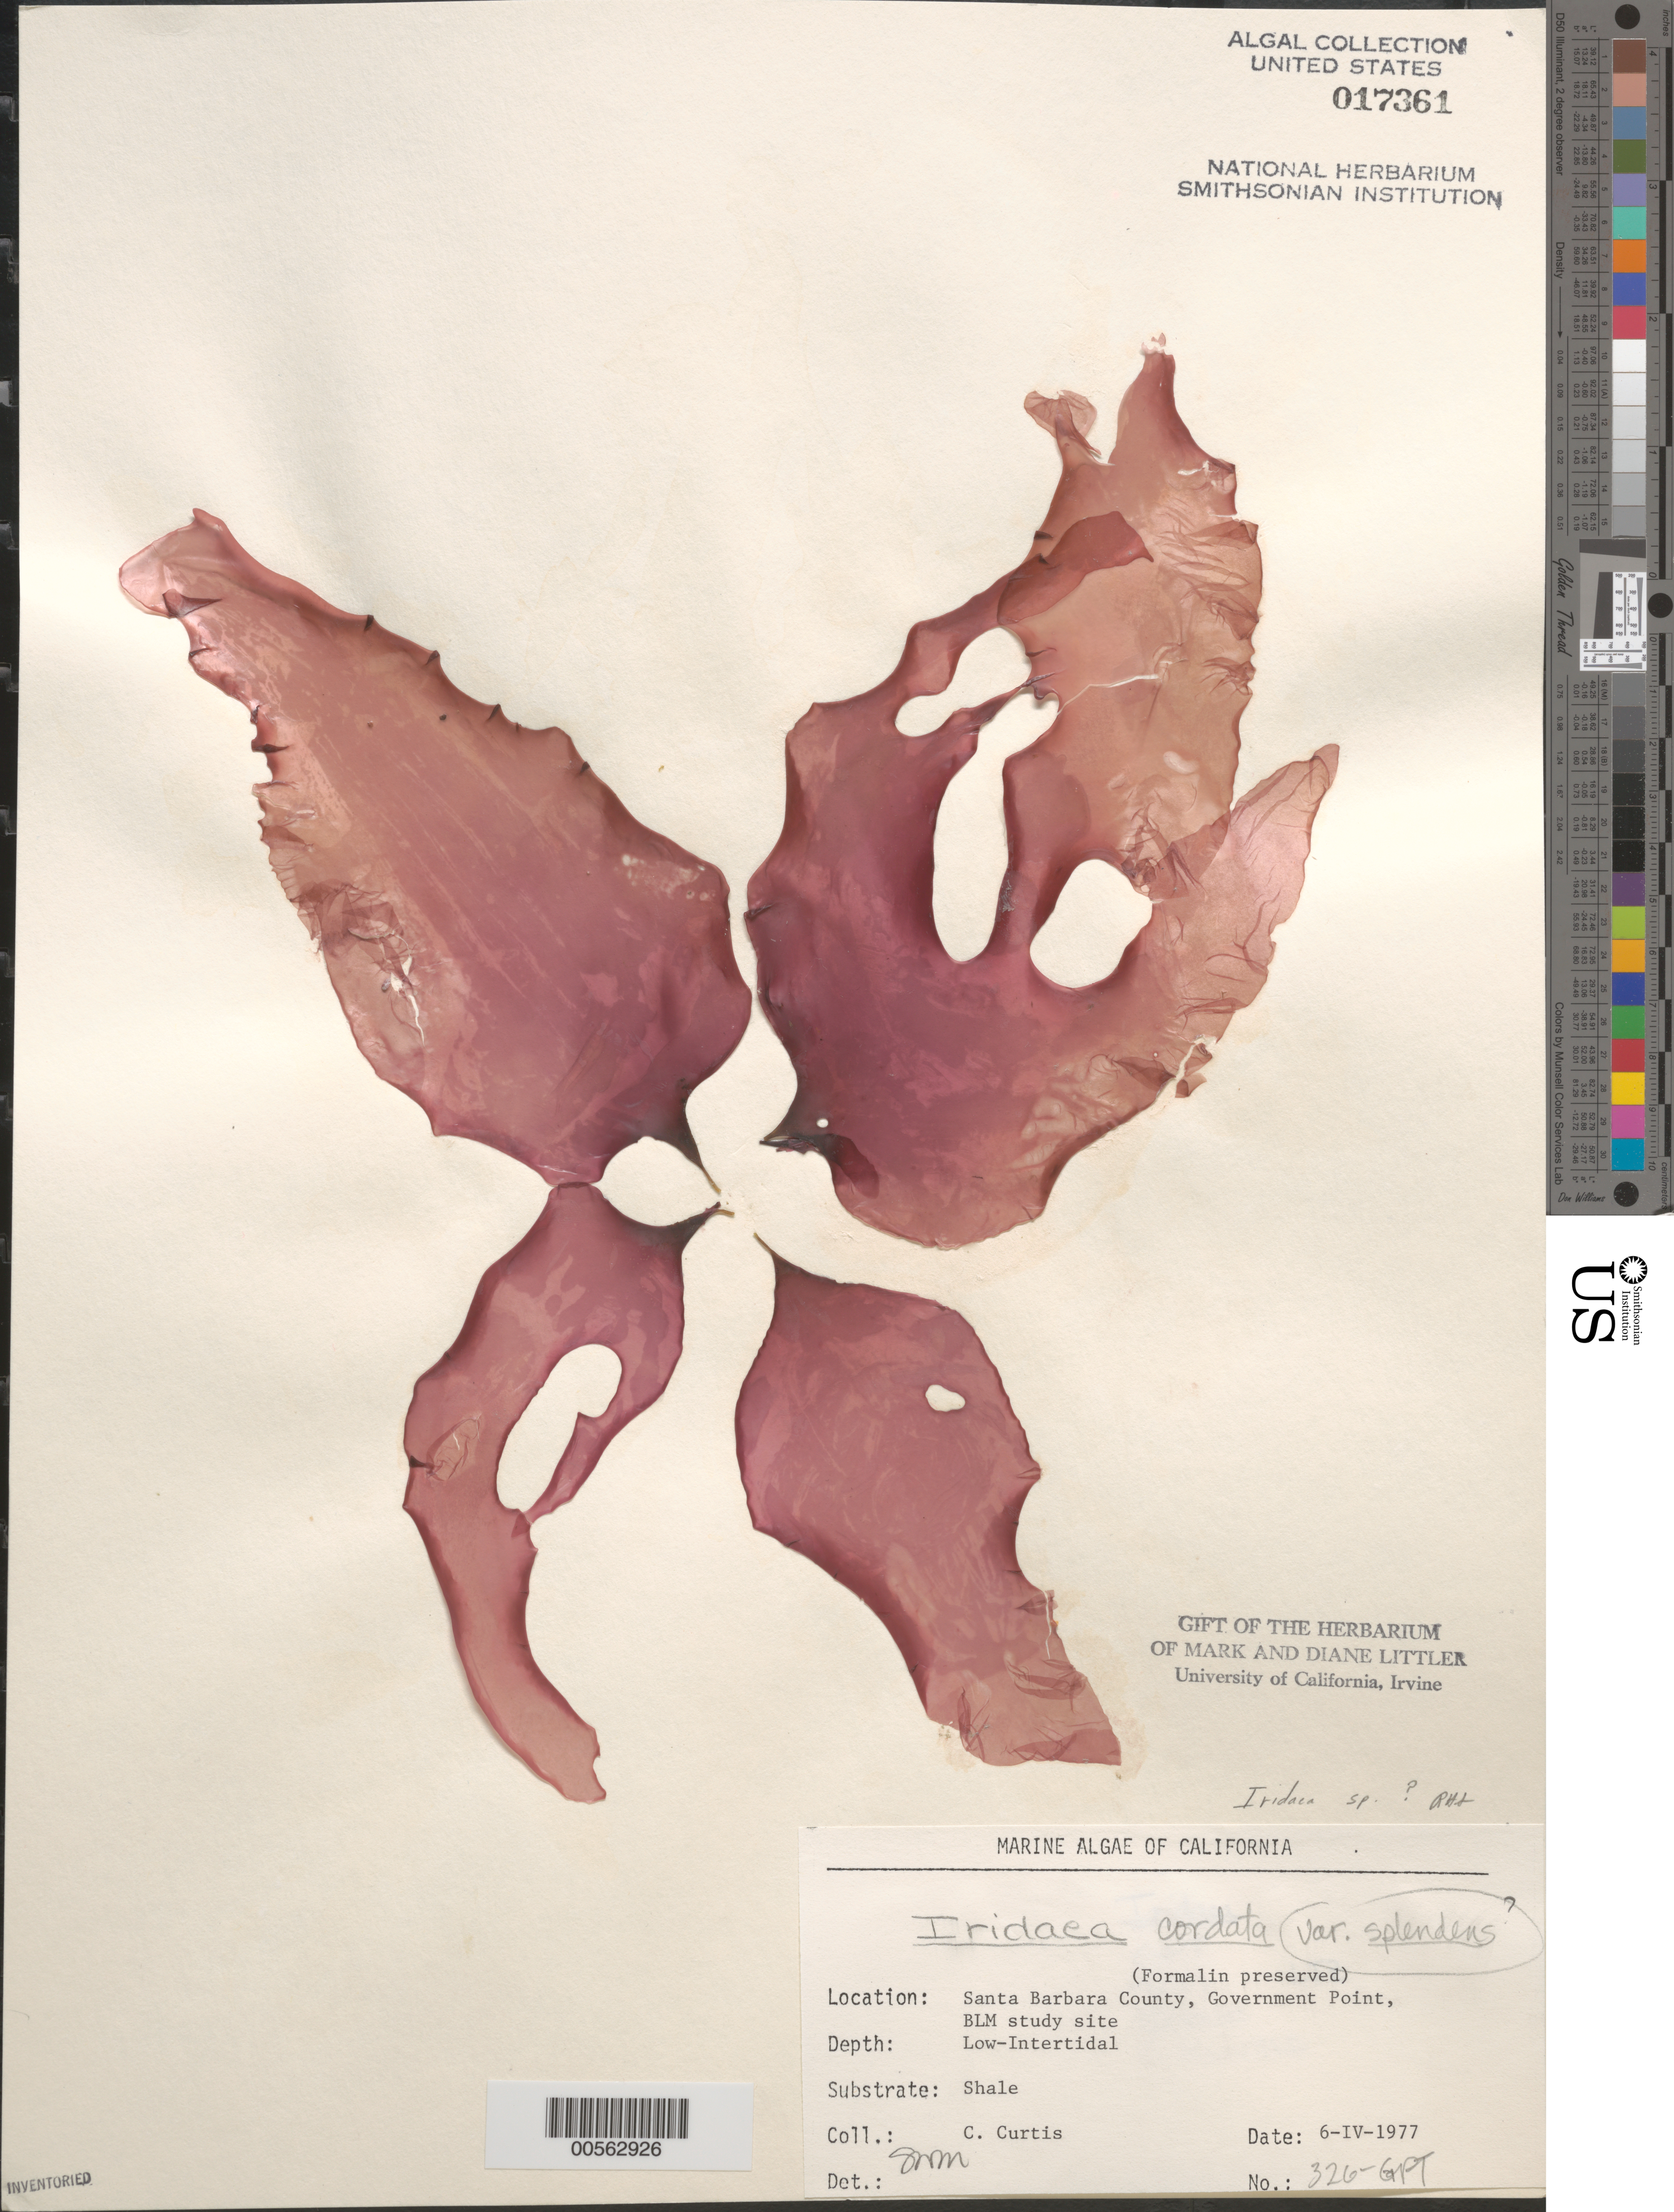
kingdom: Plantae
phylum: Rhodophyta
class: Florideophyceae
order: Gigartinales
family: Gigartinaceae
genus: Iridaea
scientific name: Iridaea cordata var. splendens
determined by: Murray, S. N.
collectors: C. Curtis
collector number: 326-gpt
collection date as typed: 06 Apr 1977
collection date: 1977-04-06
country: United States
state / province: California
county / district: Santa Barbara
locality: Government Point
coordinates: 34 26'31"N, 120 24'06"W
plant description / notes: BLM-SOCALBIGHT Rocky Intertidal Survey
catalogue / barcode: US 17361